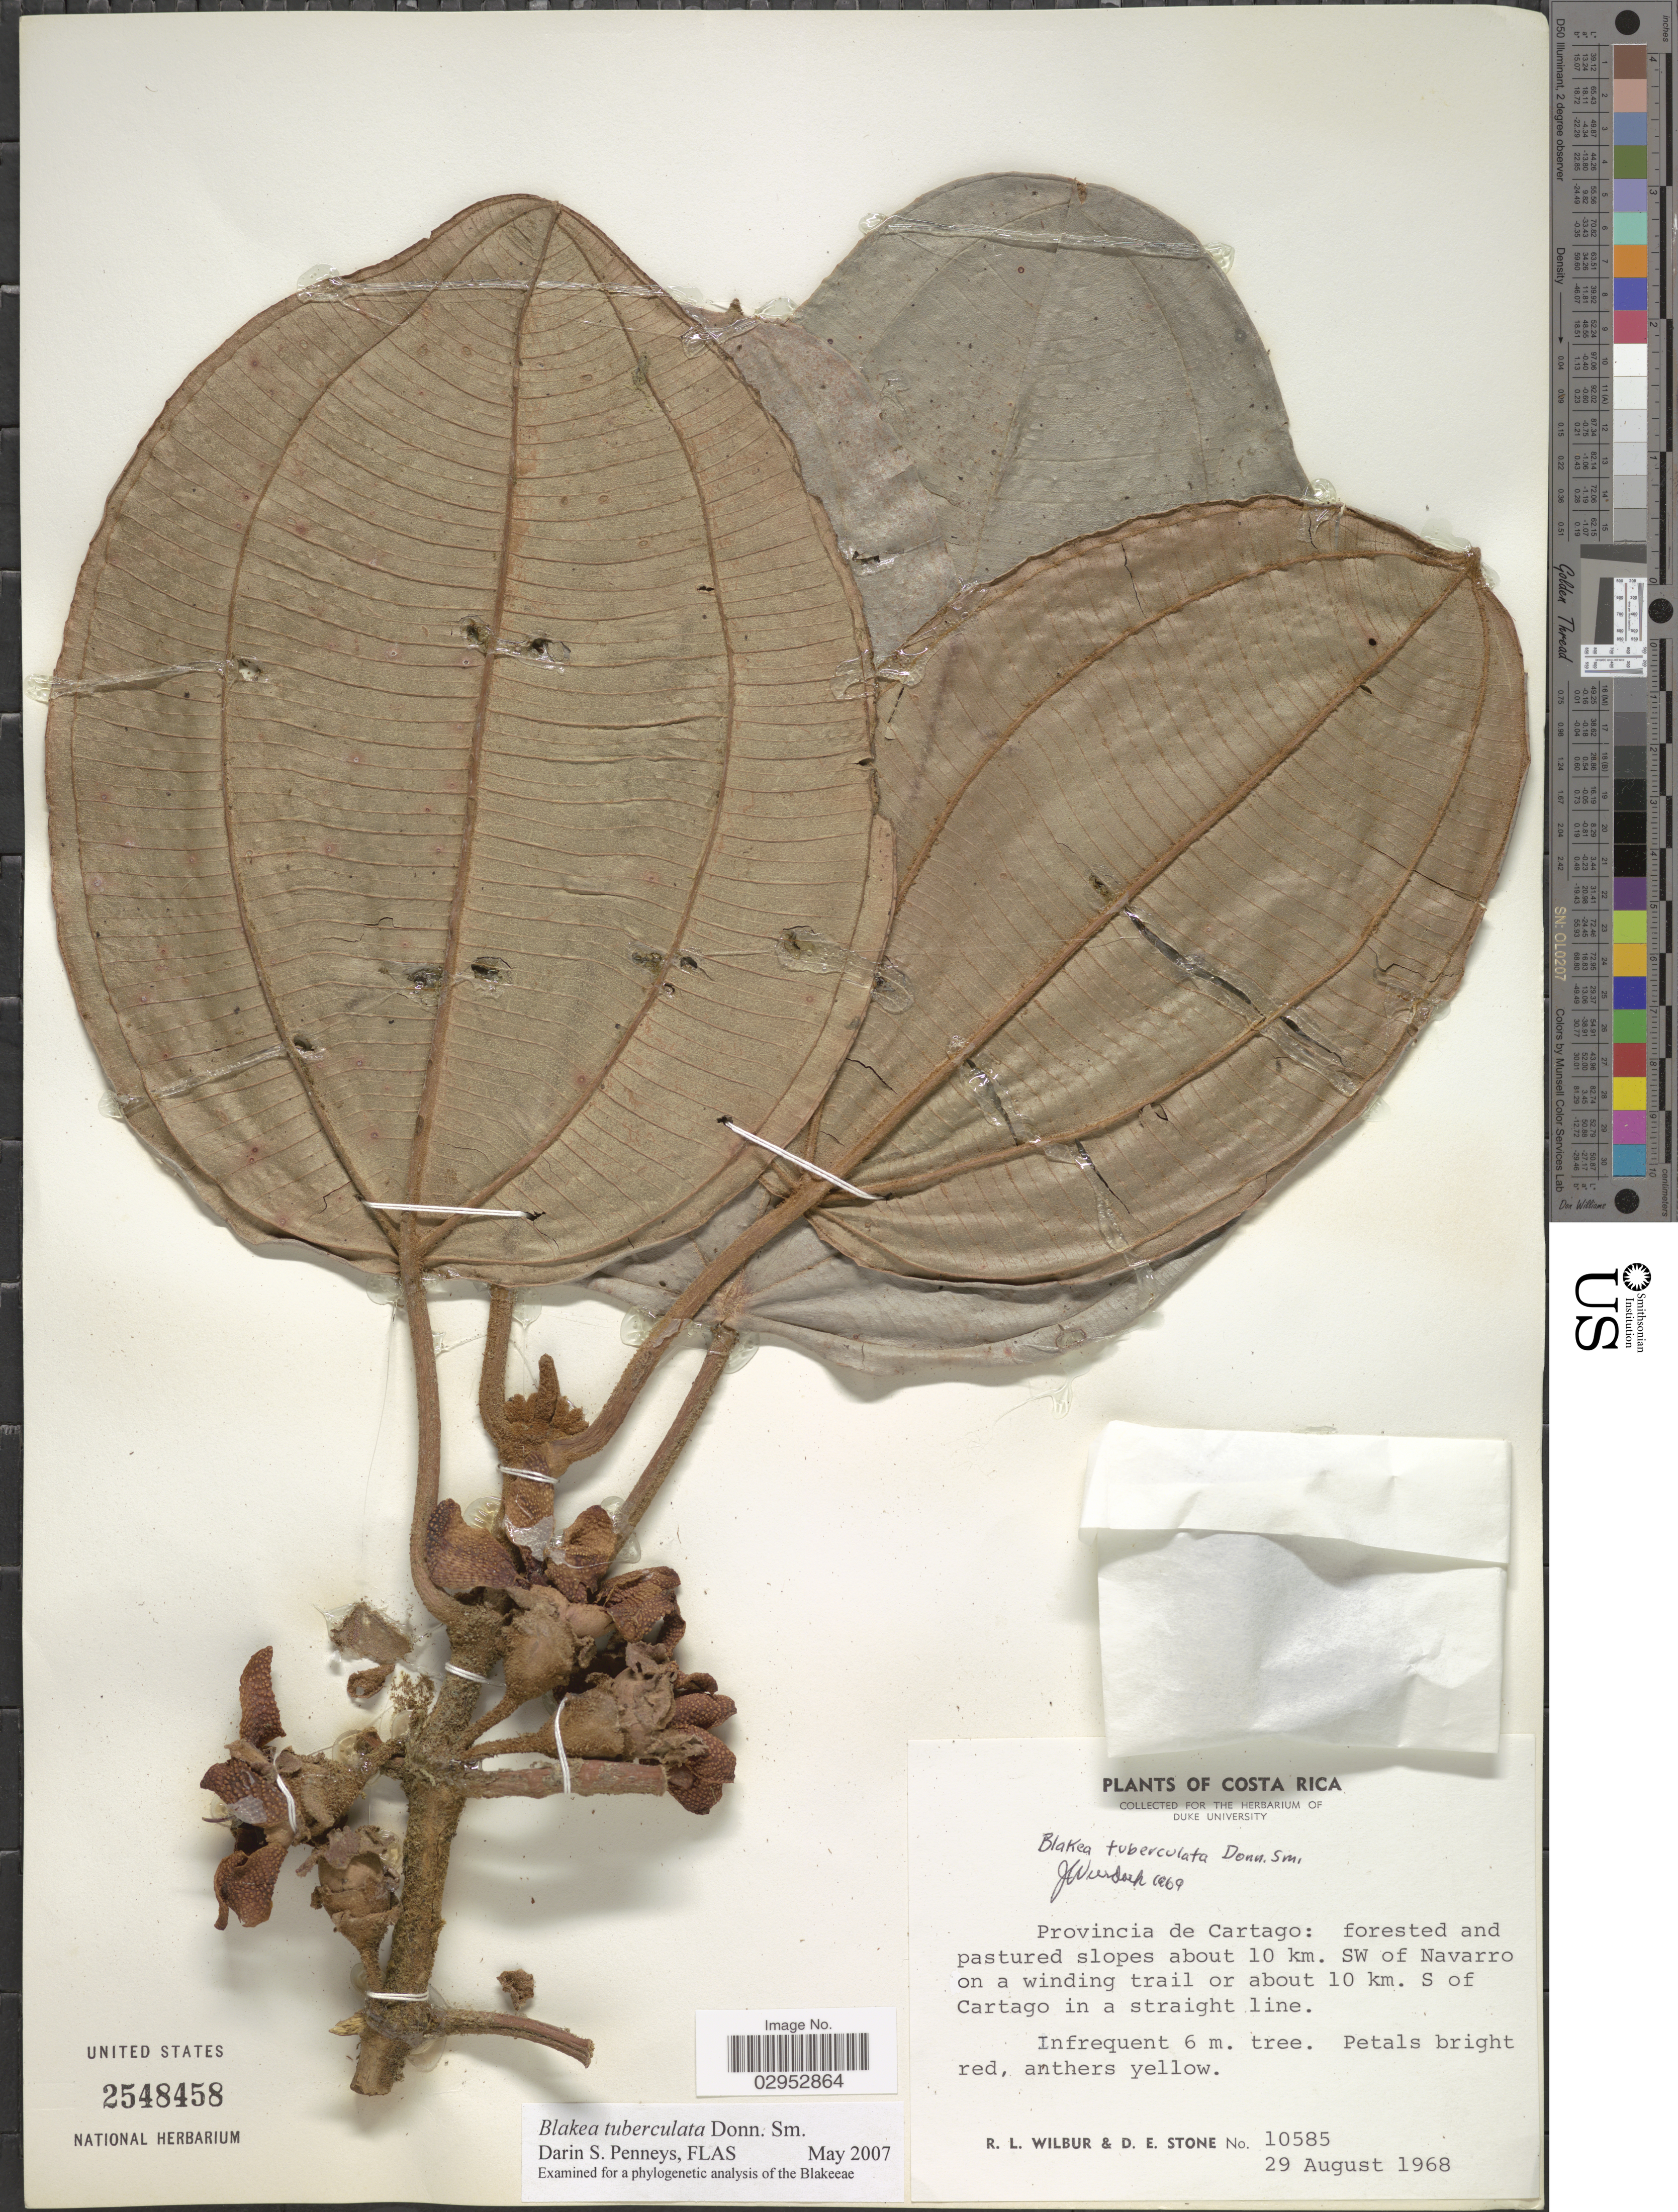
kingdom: Plantae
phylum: Tracheophyta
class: Magnoliopsida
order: Myrtales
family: Melastomataceae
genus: Blakea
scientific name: Blakea tuberculata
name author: Donn. Sm.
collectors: R. L. Wilbur & D. E. Stone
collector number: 10585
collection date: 1968-08-29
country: Costa Rica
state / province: Cartago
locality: Forested and pastured slopes about 10 km. SW of Navarro on a winding trail or about 10 km. S of Cartago in a straight line.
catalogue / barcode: US 2548458